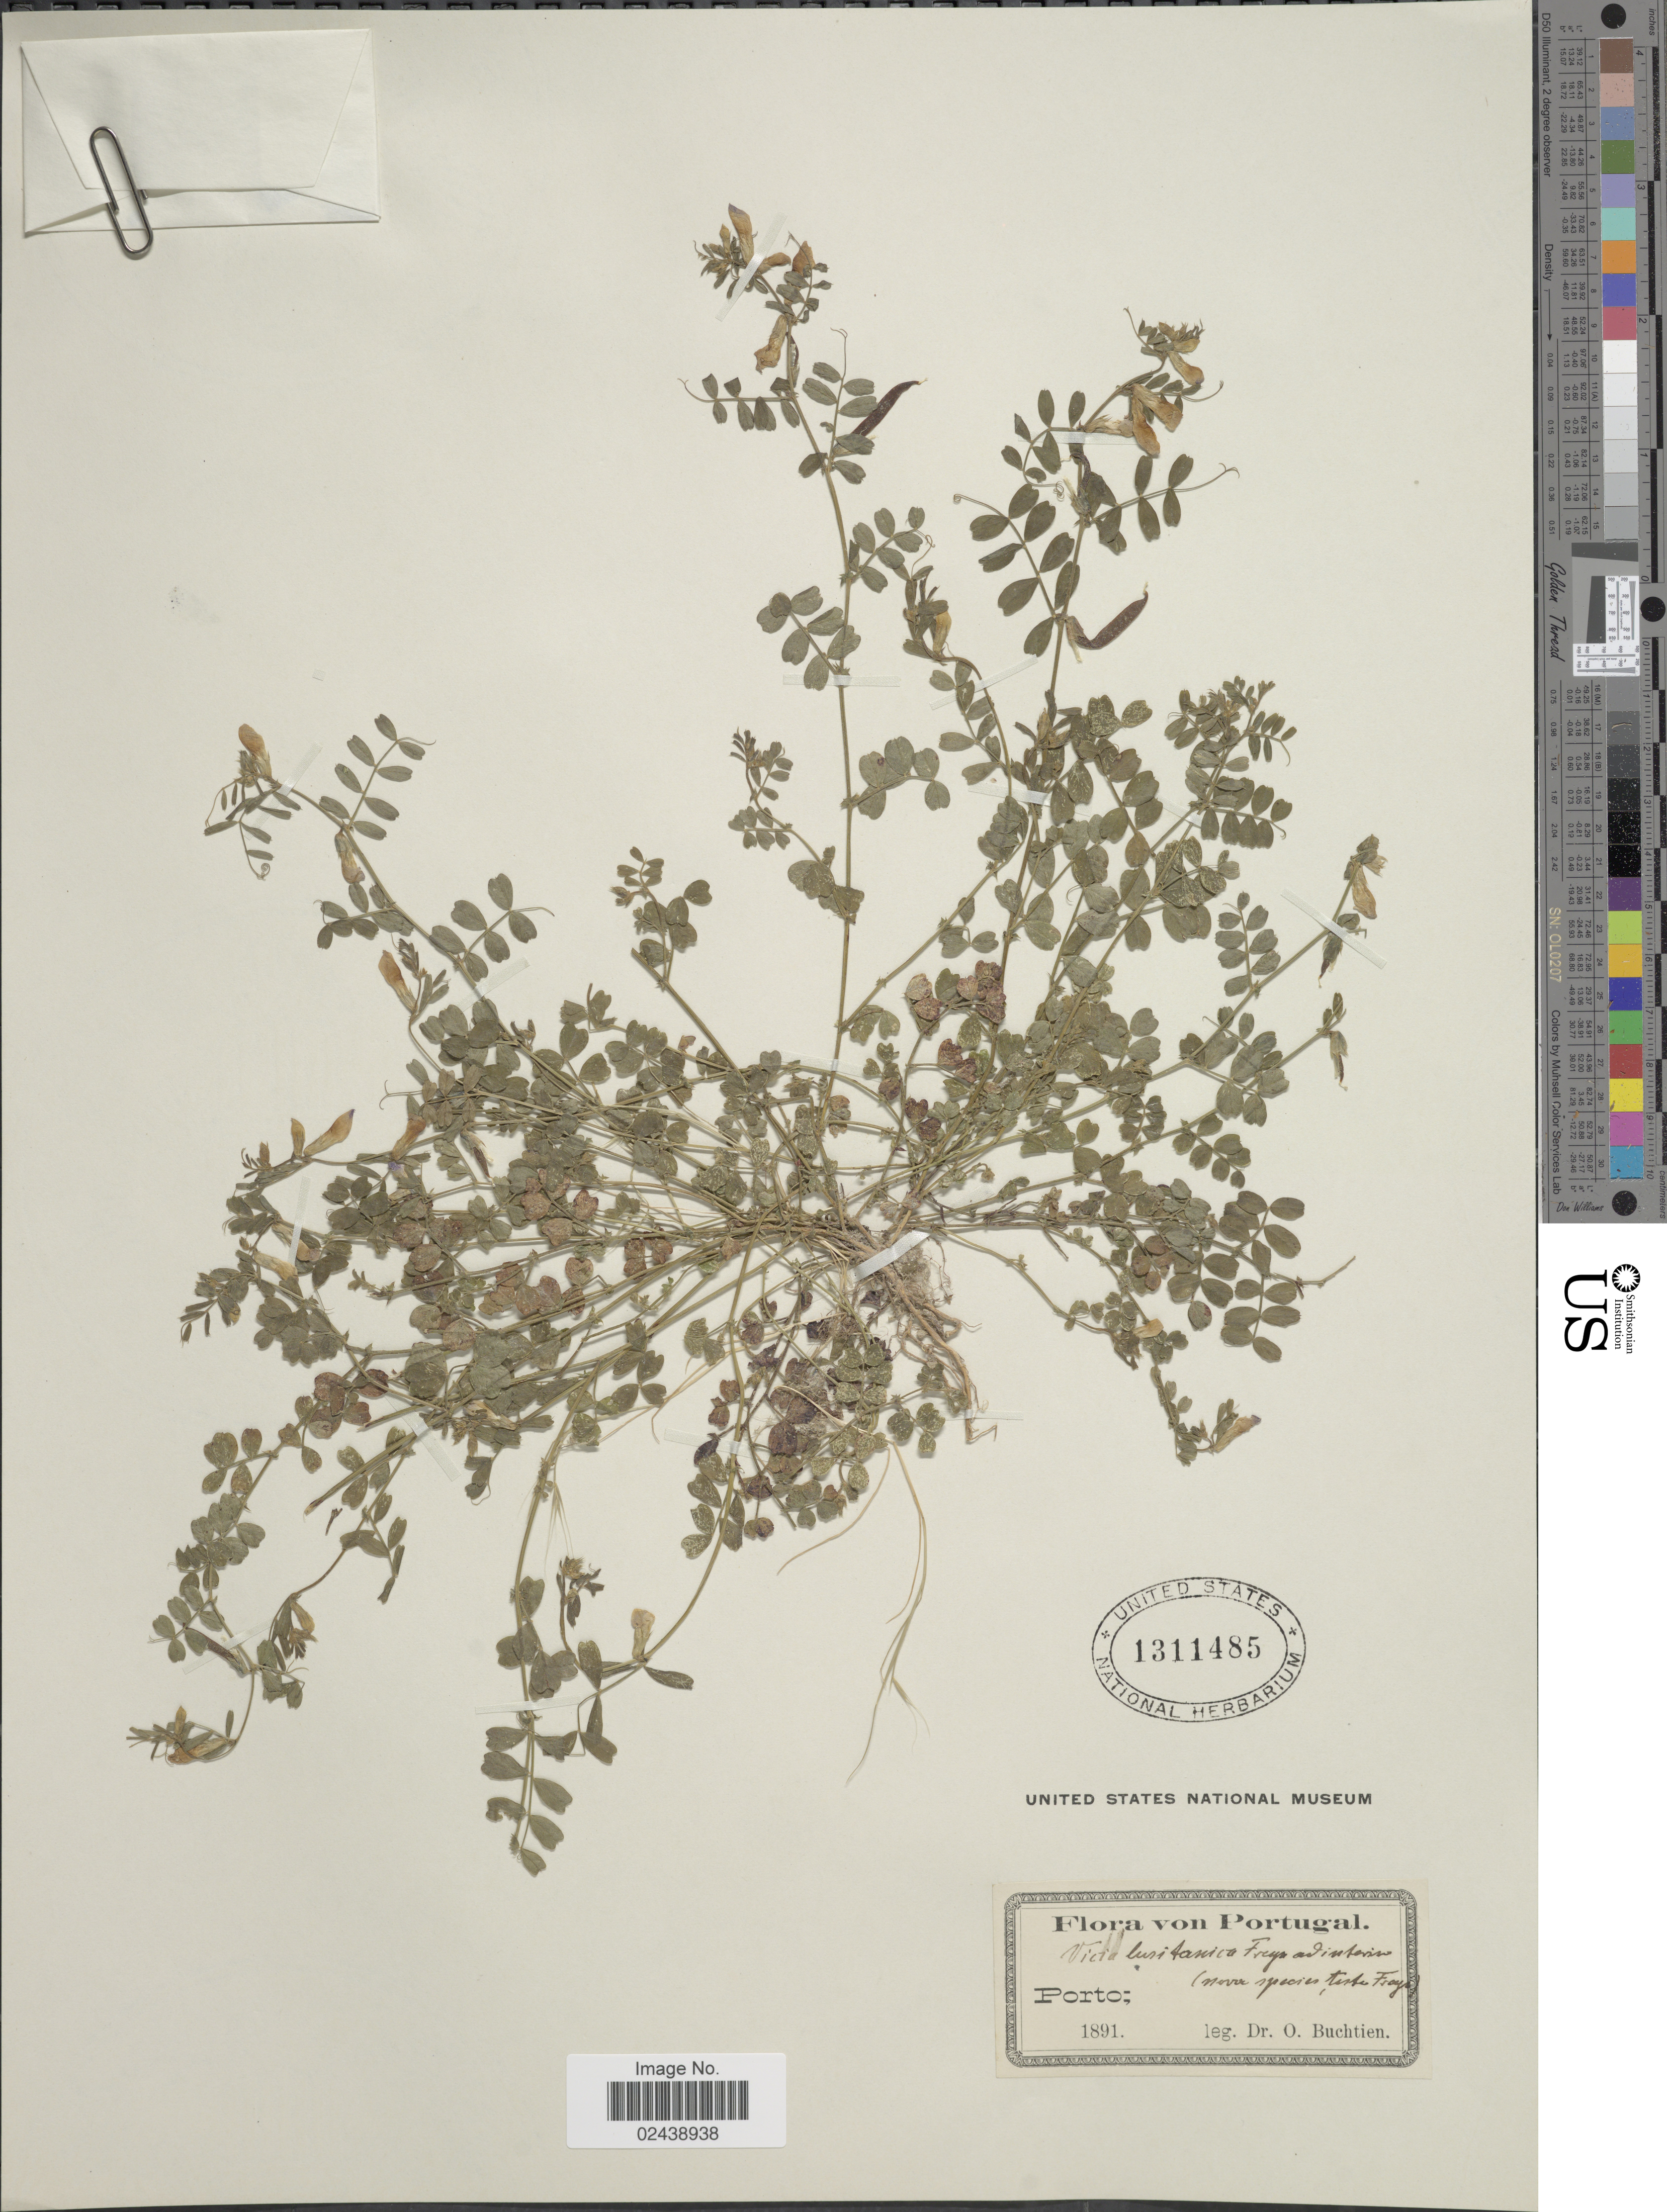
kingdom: Plantae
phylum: Tracheophyta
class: Magnoliopsida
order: Fabales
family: Fabaceae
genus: Vicia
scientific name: Vicia lusitanica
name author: Freyn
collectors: O. Buchtien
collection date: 1891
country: Portugal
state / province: Porto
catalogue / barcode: US 1311485